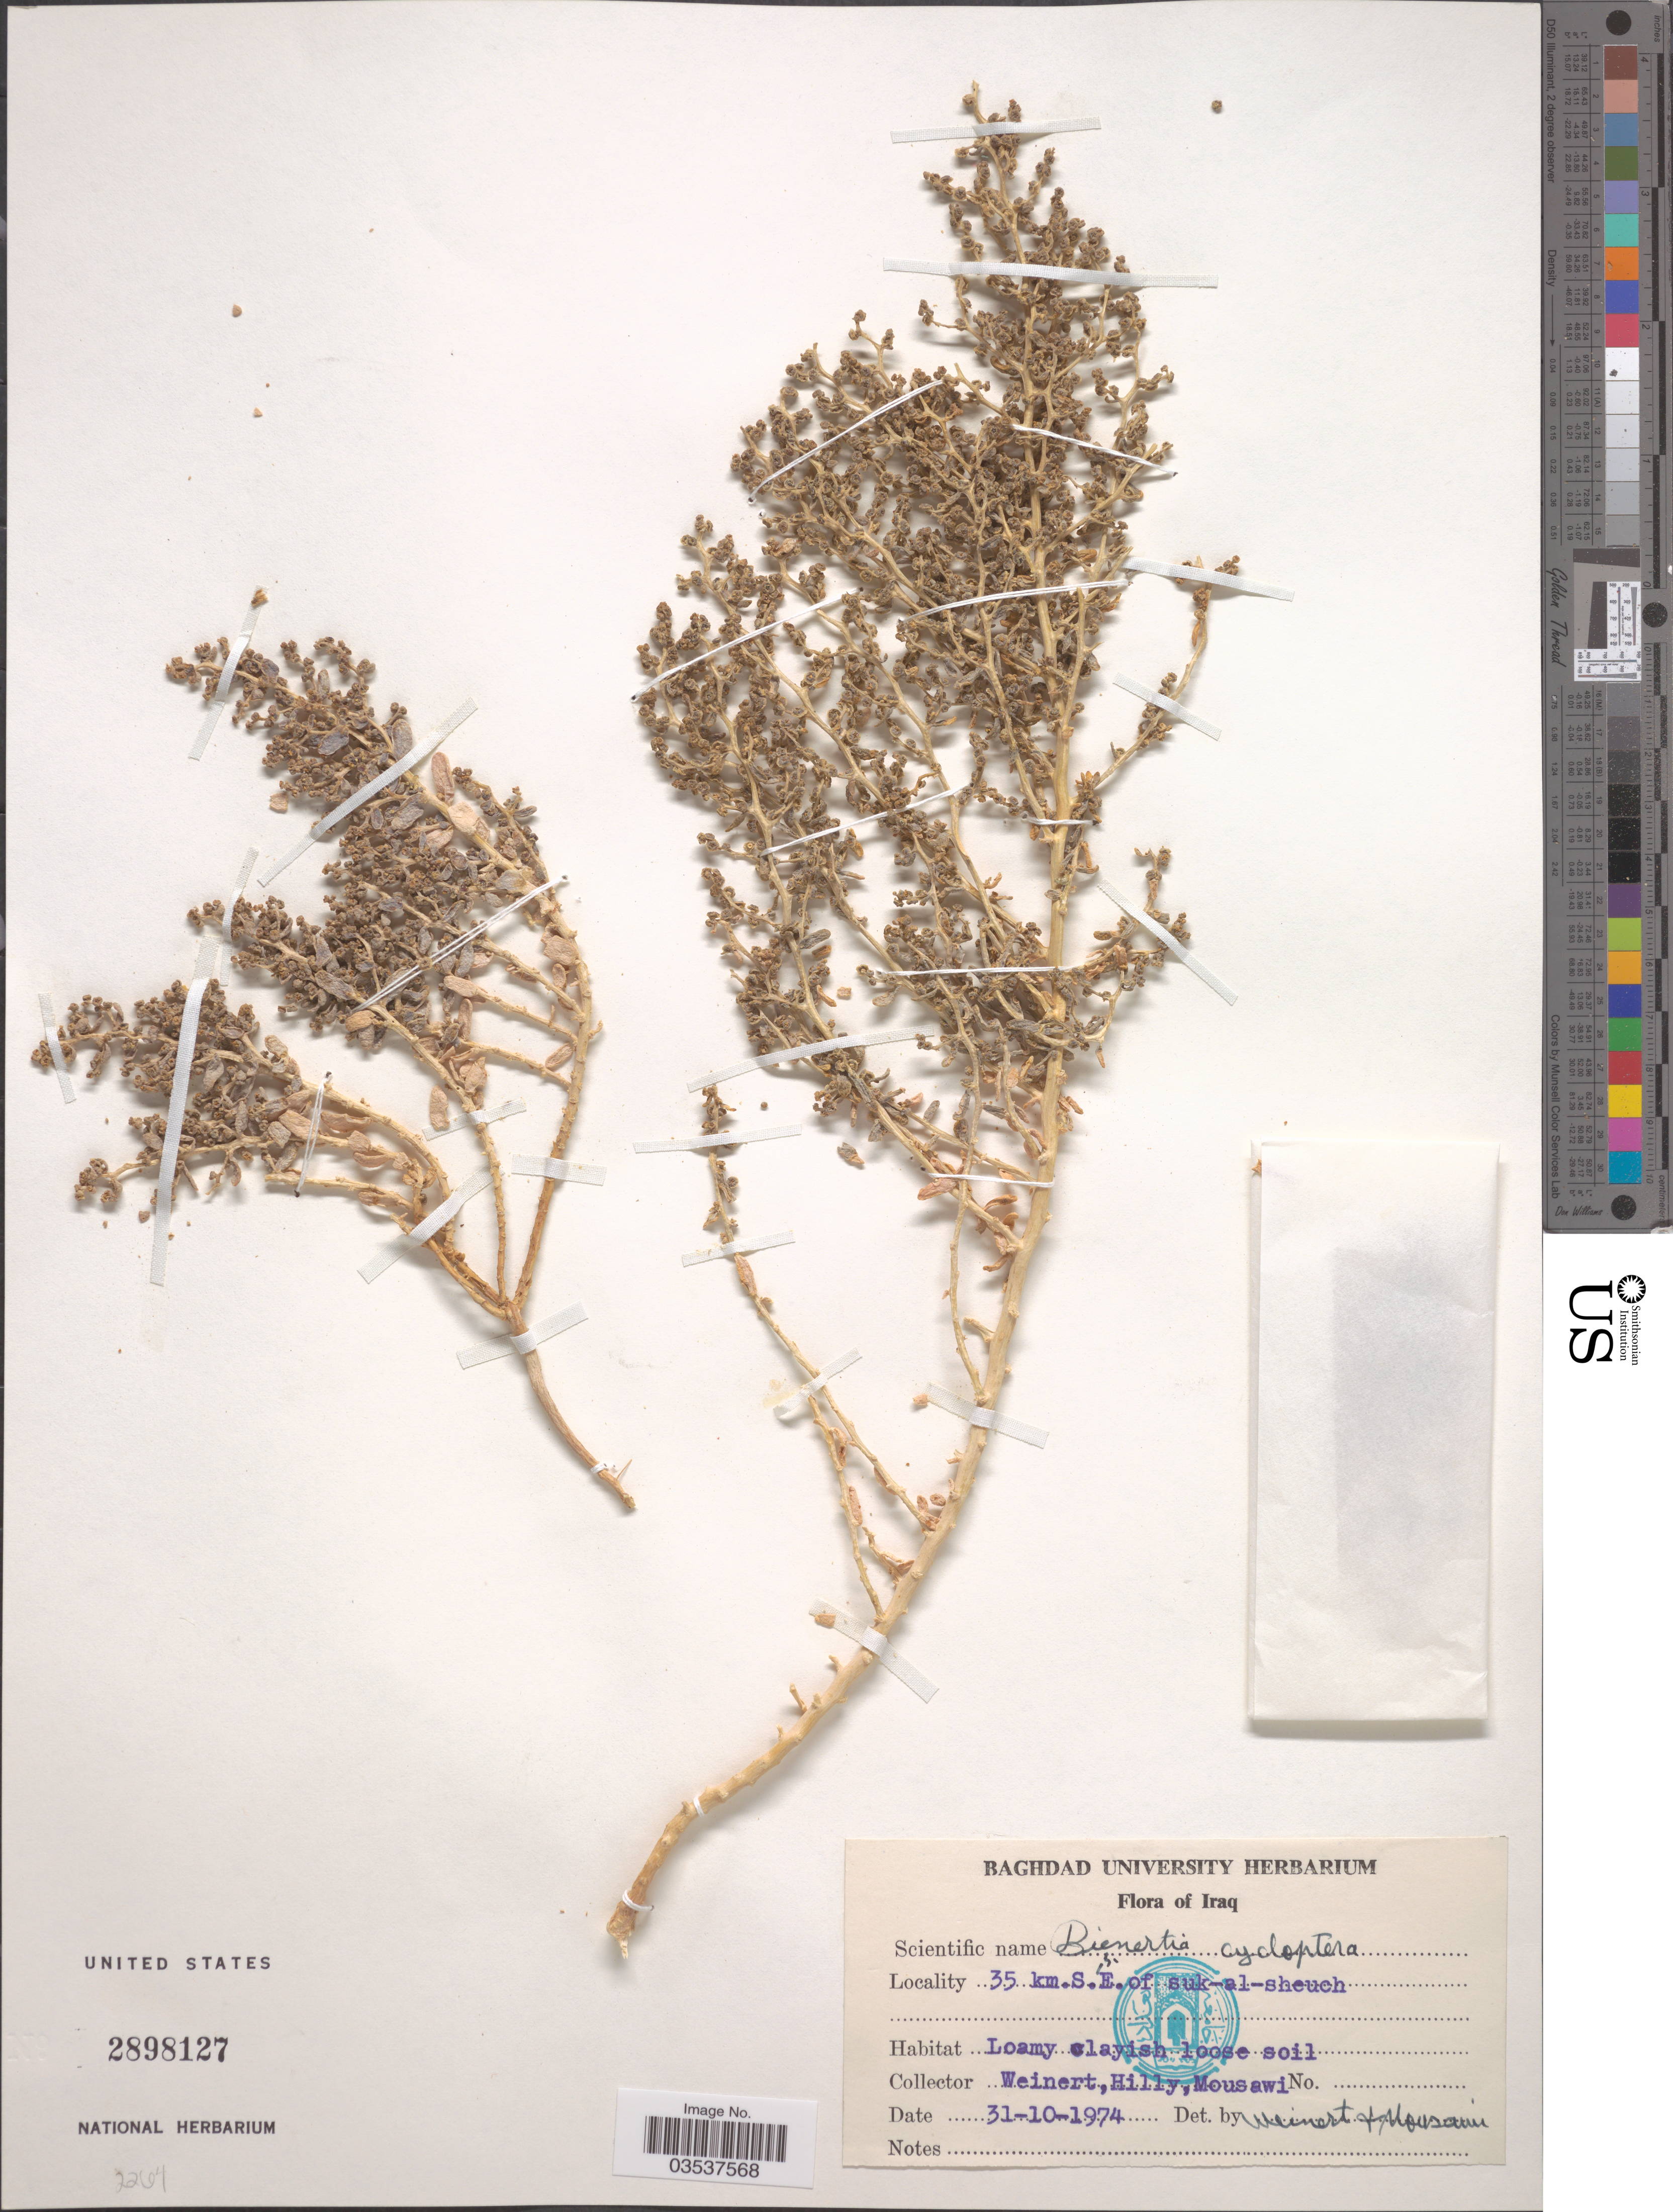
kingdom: Plantae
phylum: Tracheophyta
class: Magnoliopsida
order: Caryophyllales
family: Amaranthaceae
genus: Bienertia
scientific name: Bienertia cycloptera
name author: Bunge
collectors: Weinert, --, Hilly & Mousawi, --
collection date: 1974-10-31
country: Iraq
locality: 35 km. S.E. of suk-al-sheuch.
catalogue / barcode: US 2898127